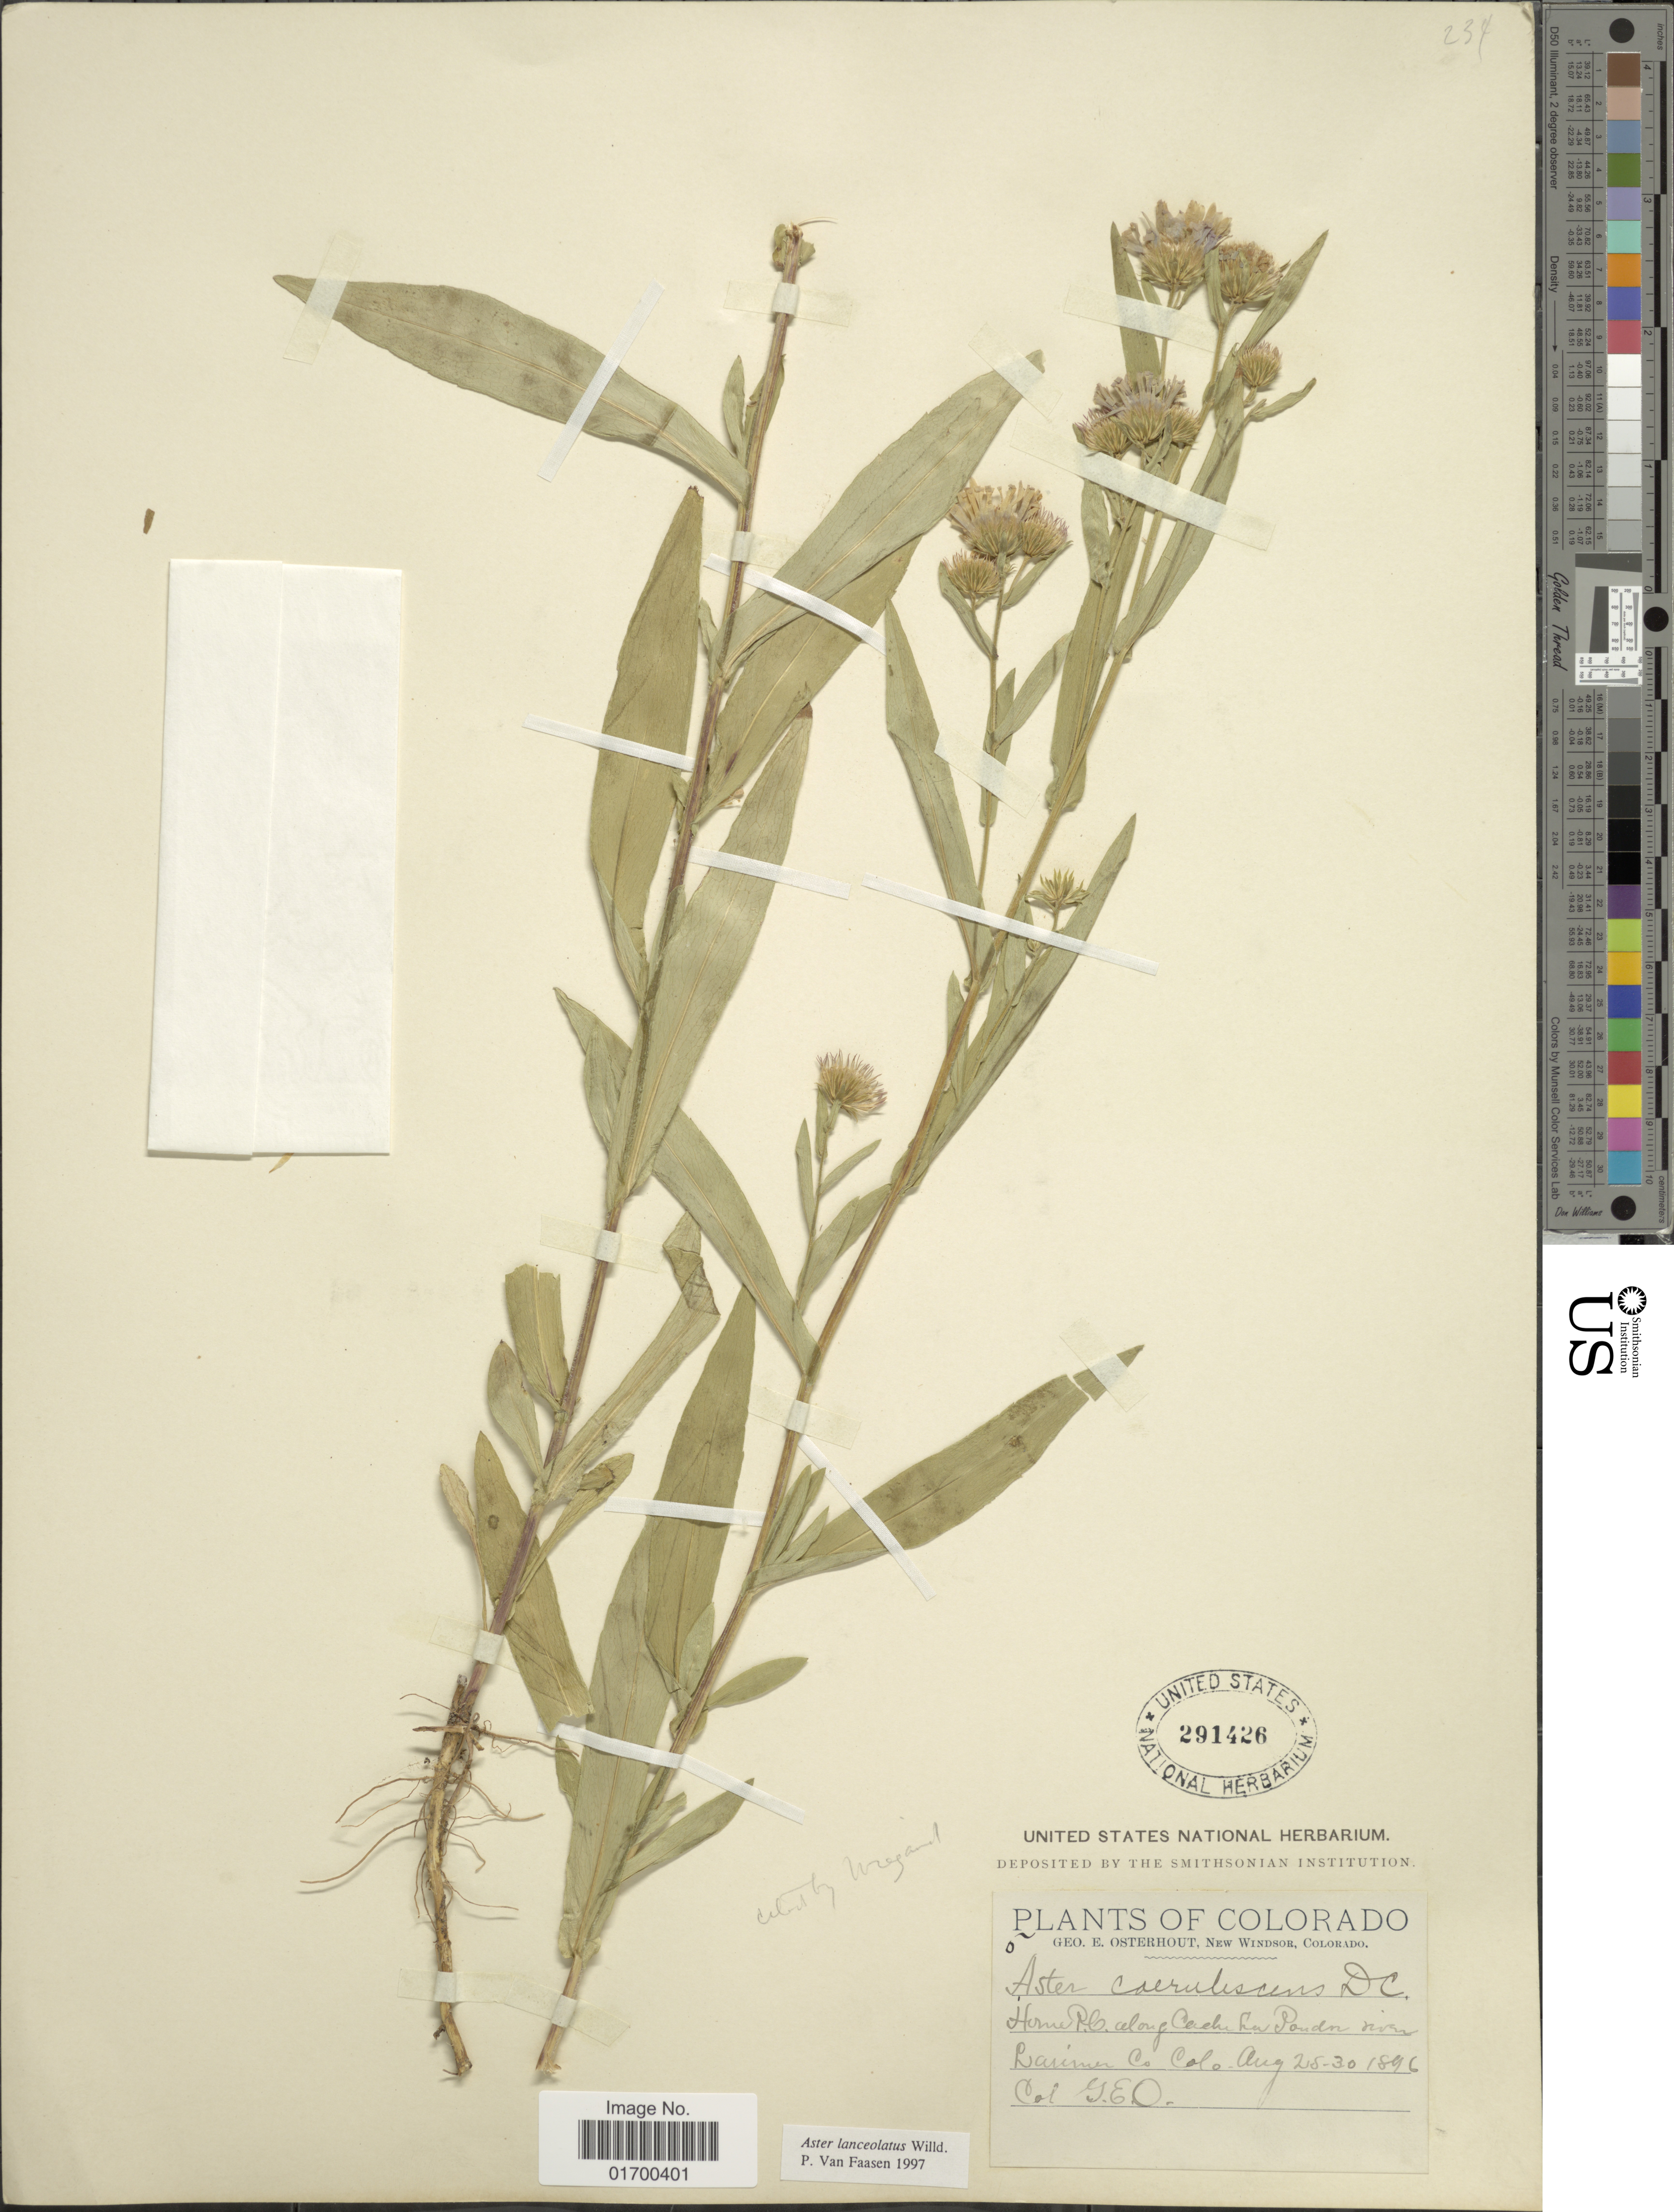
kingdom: Plantae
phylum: Tracheophyta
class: Magnoliopsida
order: Asterales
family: Asteraceae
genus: Symphyotrichum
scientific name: Symphyotrichum lanceolatum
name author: (Willd.) G.L. Nesom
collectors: G. Osterhout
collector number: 5*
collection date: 1896-08-25/1896-08-30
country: United States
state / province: Colorado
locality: Home P.O. aking Cache La Poudre River, Laremer Co., Colo.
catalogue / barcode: US 291426